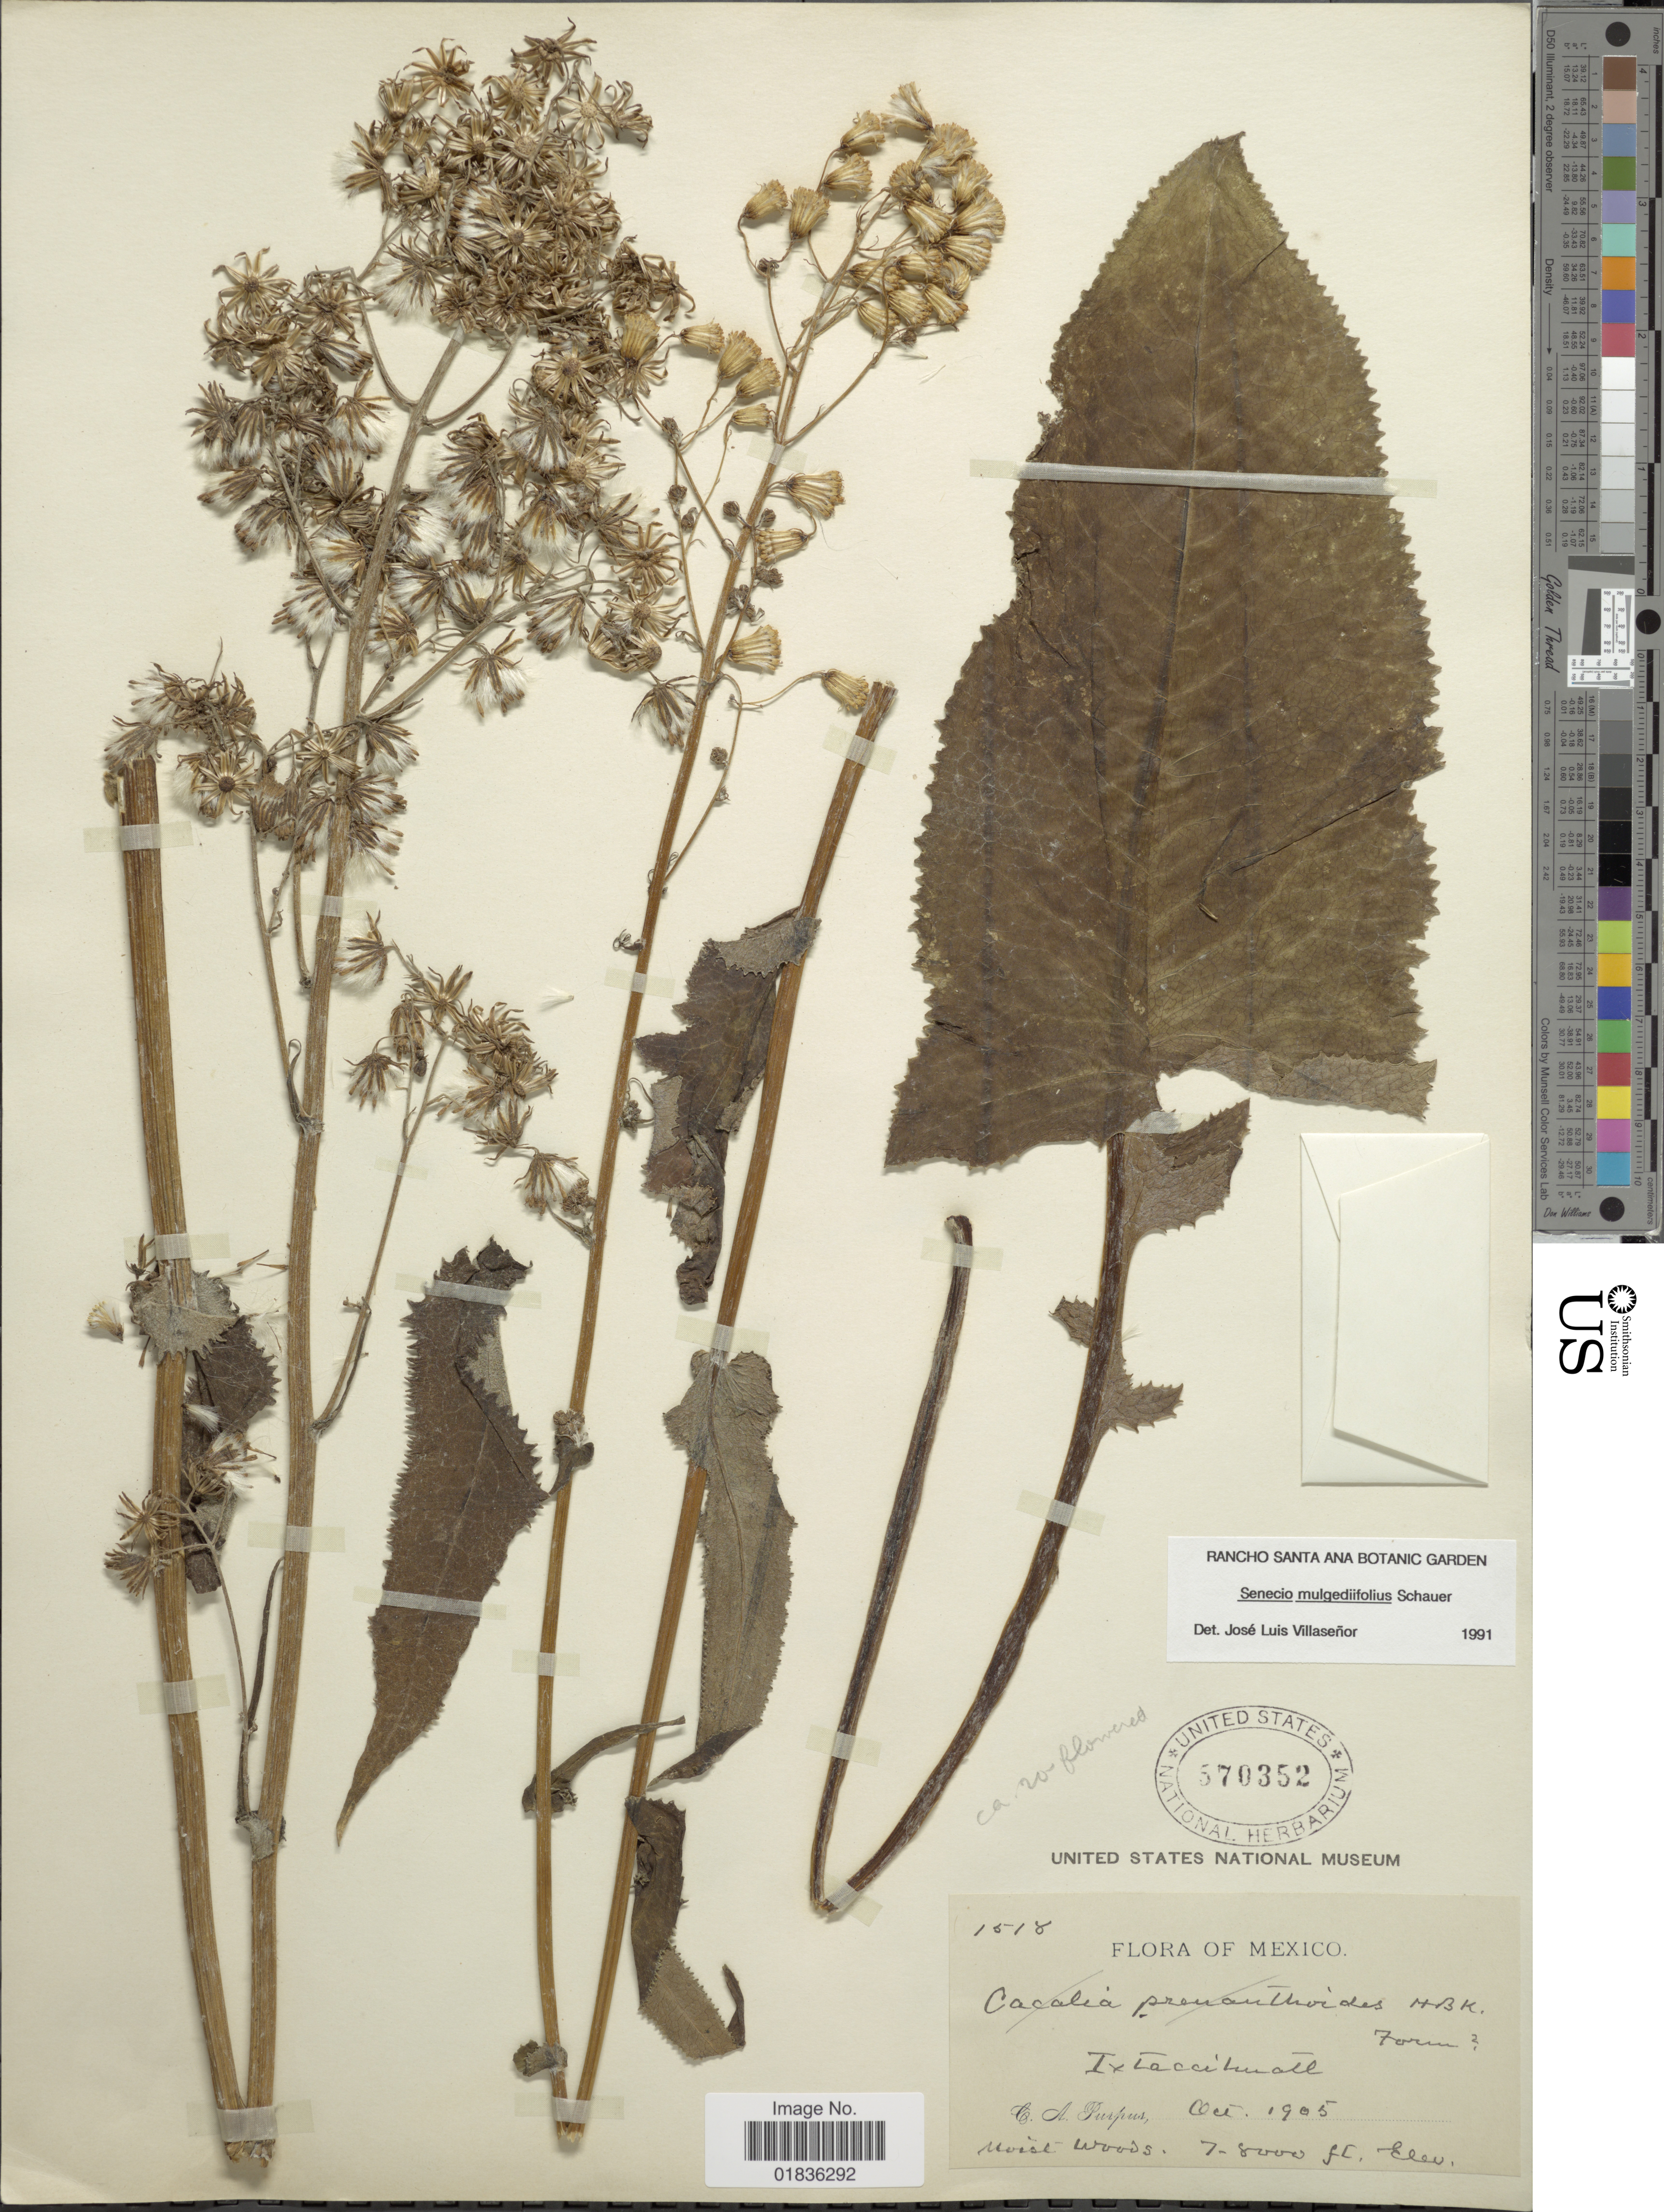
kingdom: Plantae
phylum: Tracheophyta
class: Magnoliopsida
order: Asterales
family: Asteraceae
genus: Senecio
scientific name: Senecio mulgediifolius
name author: Schauer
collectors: C. A. Purpus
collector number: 1518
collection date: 1905-10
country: Mexico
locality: Ixtaccihuatl, moist woods.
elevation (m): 2134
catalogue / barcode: US 570352